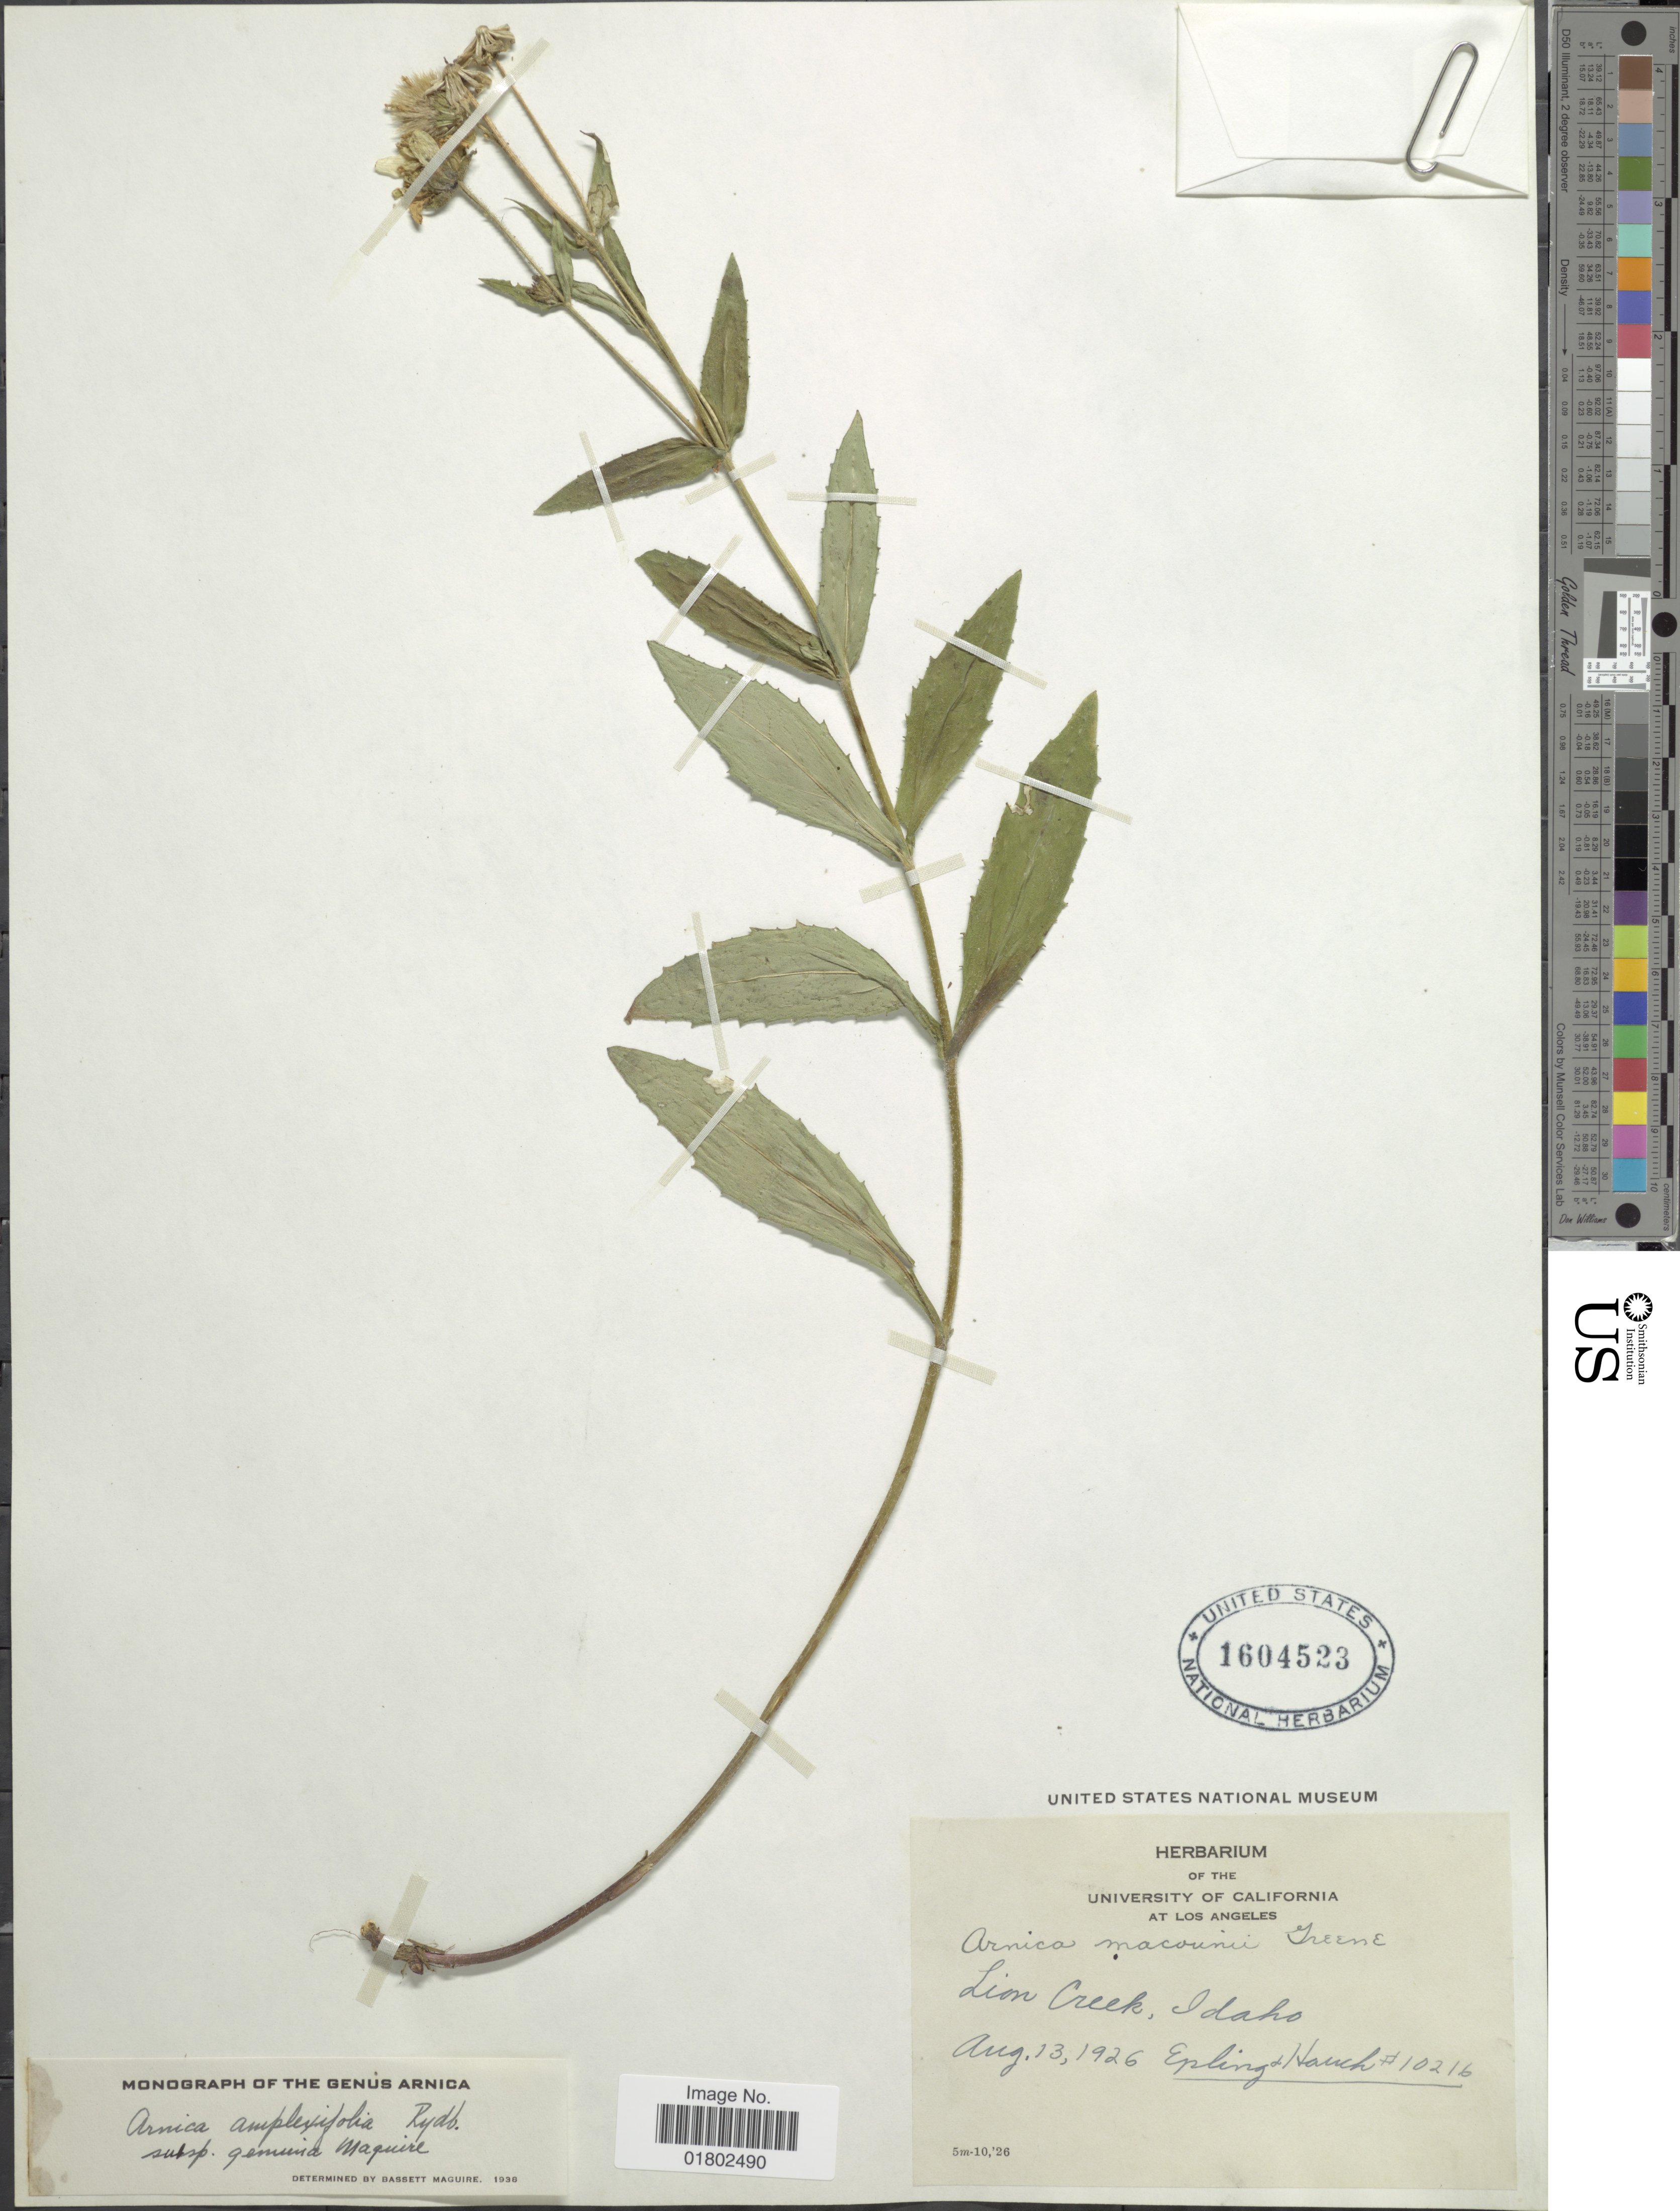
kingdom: Plantae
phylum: Tracheophyta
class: Magnoliopsida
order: Asterales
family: Asteraceae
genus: Arnica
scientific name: Arnica amplexifolia subsp. genuina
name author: Maguire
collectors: -- Epling & -. Hauch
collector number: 10216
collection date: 1926-08-13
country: United States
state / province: Idaho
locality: Lion Creek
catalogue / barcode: US 1604523